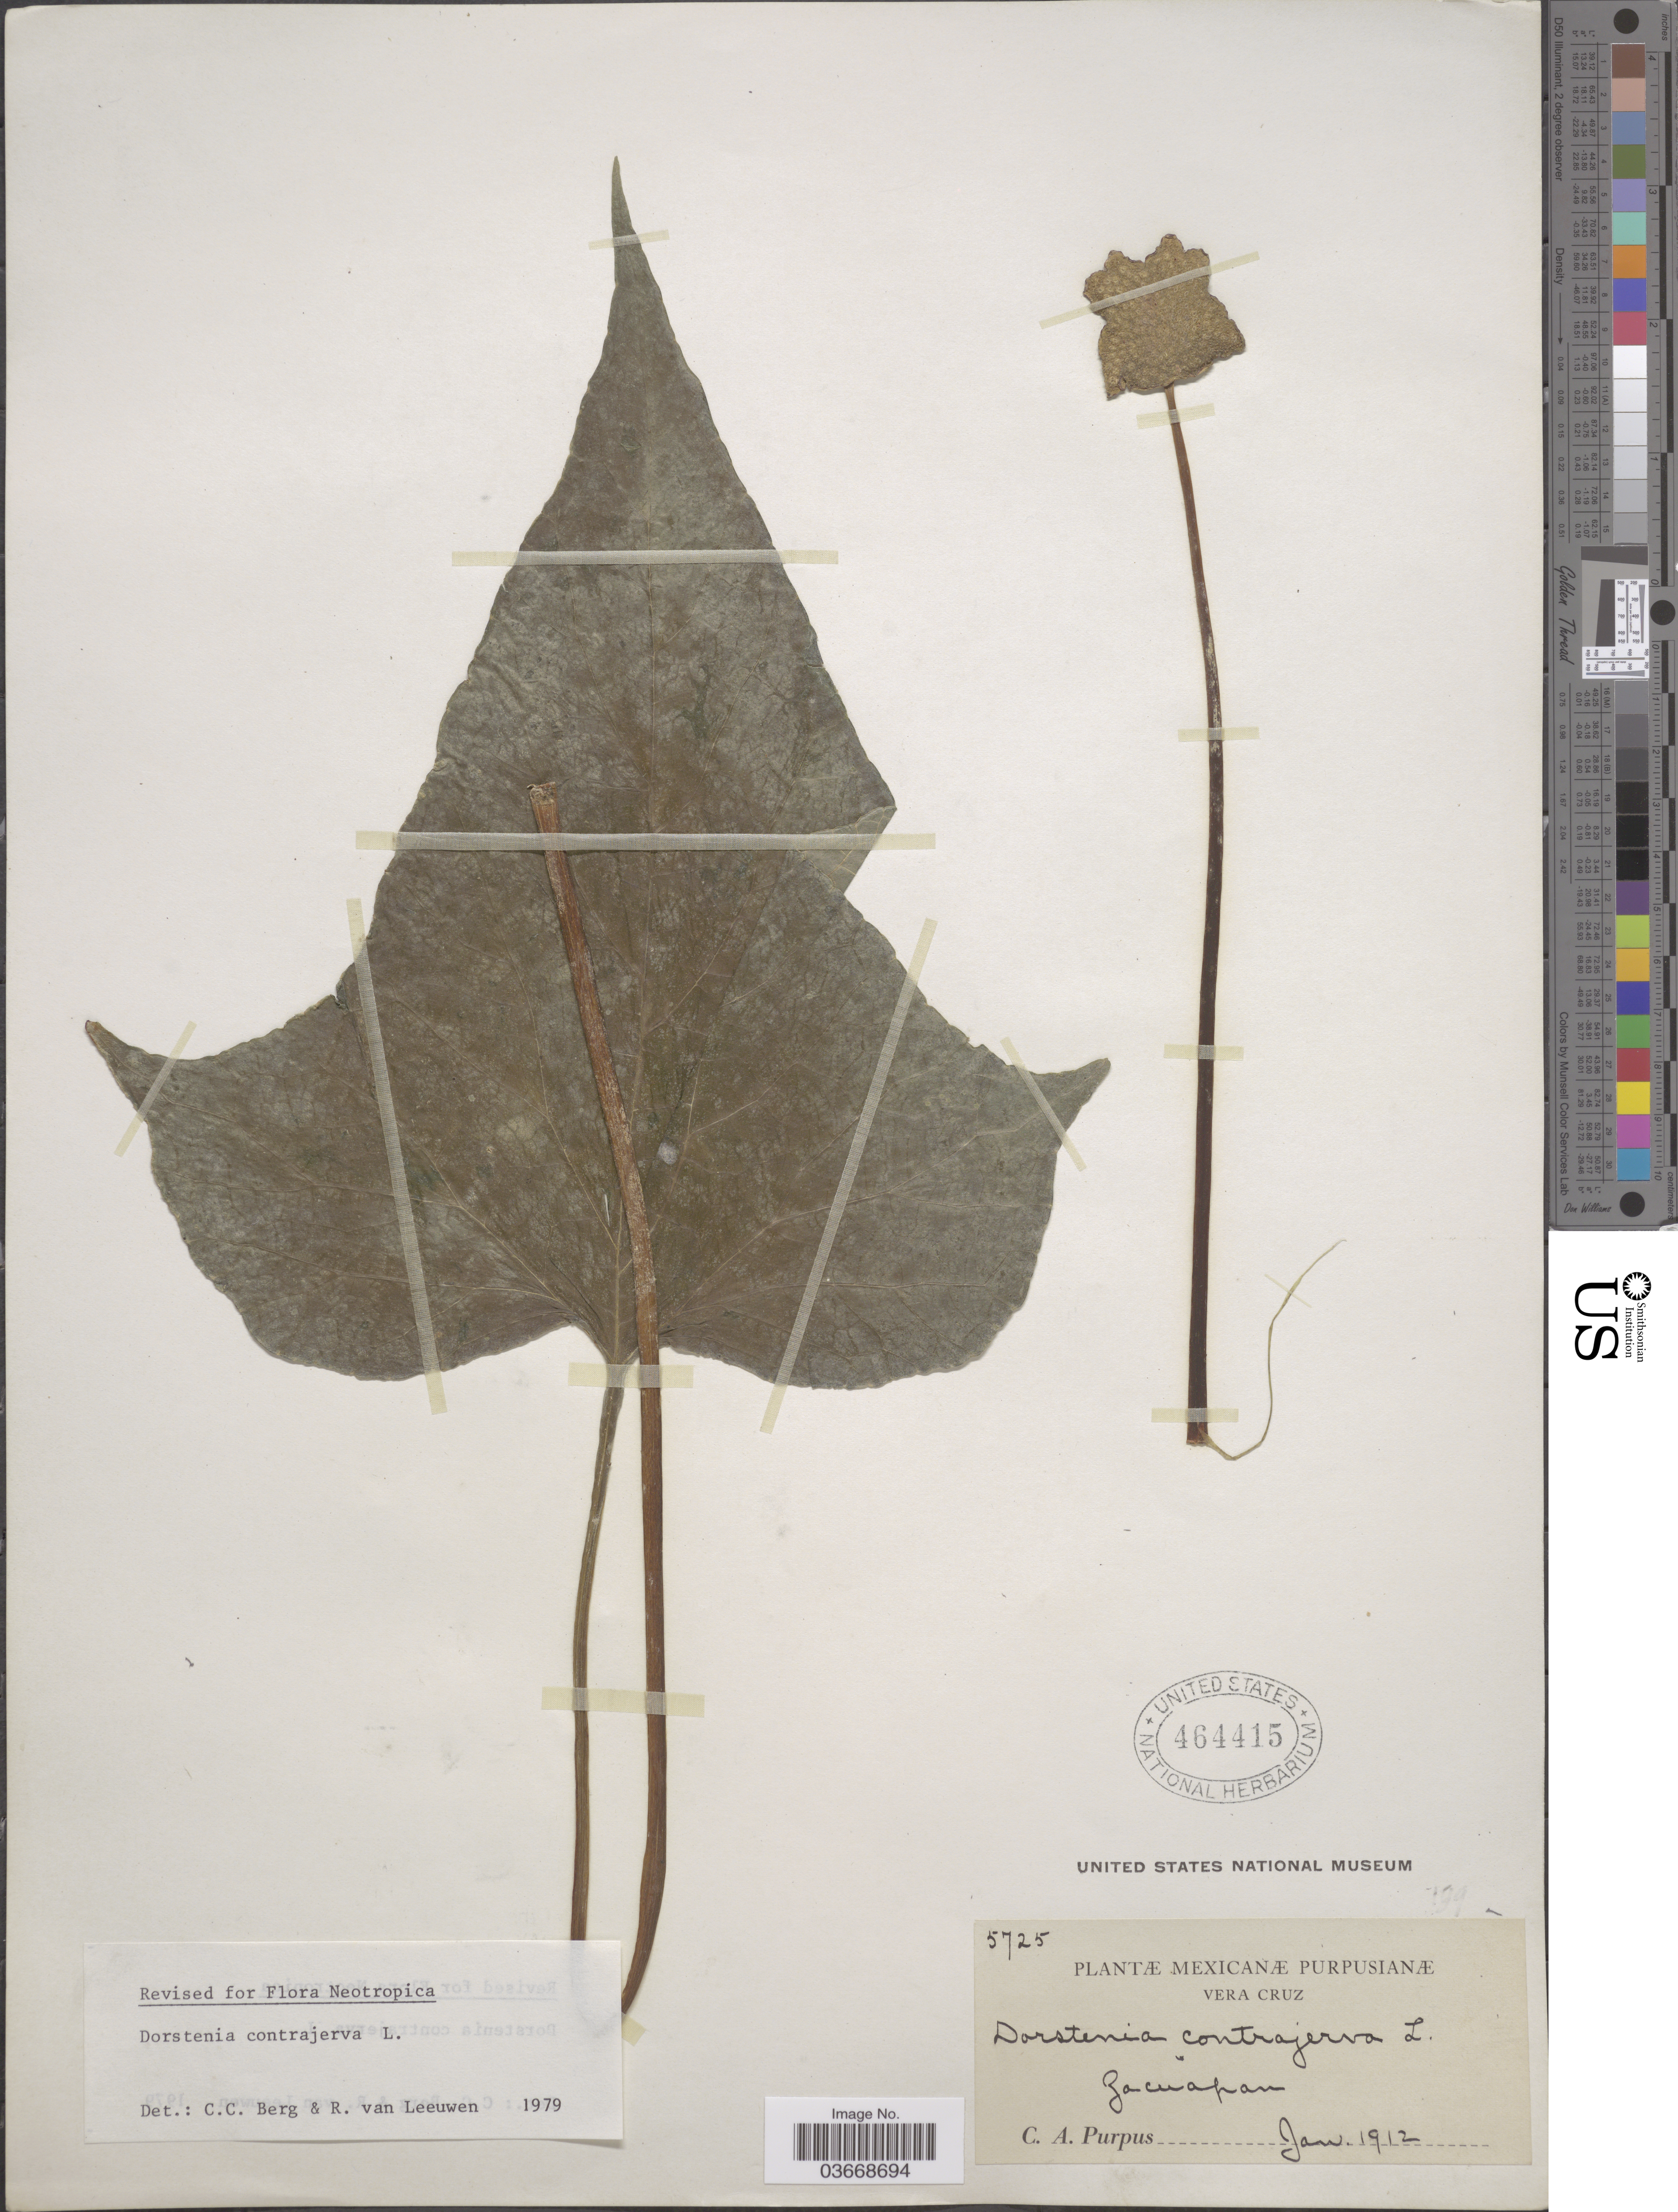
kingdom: Plantae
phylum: Tracheophyta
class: Magnoliopsida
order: Rosales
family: Moraceae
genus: Dorstenia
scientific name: Dorstenia contrajerva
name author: L.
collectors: C. A. Purpus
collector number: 5725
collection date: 1912-01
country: Mexico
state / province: Veracruz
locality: Vera Cruz. Zacuapan.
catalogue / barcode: US 464415